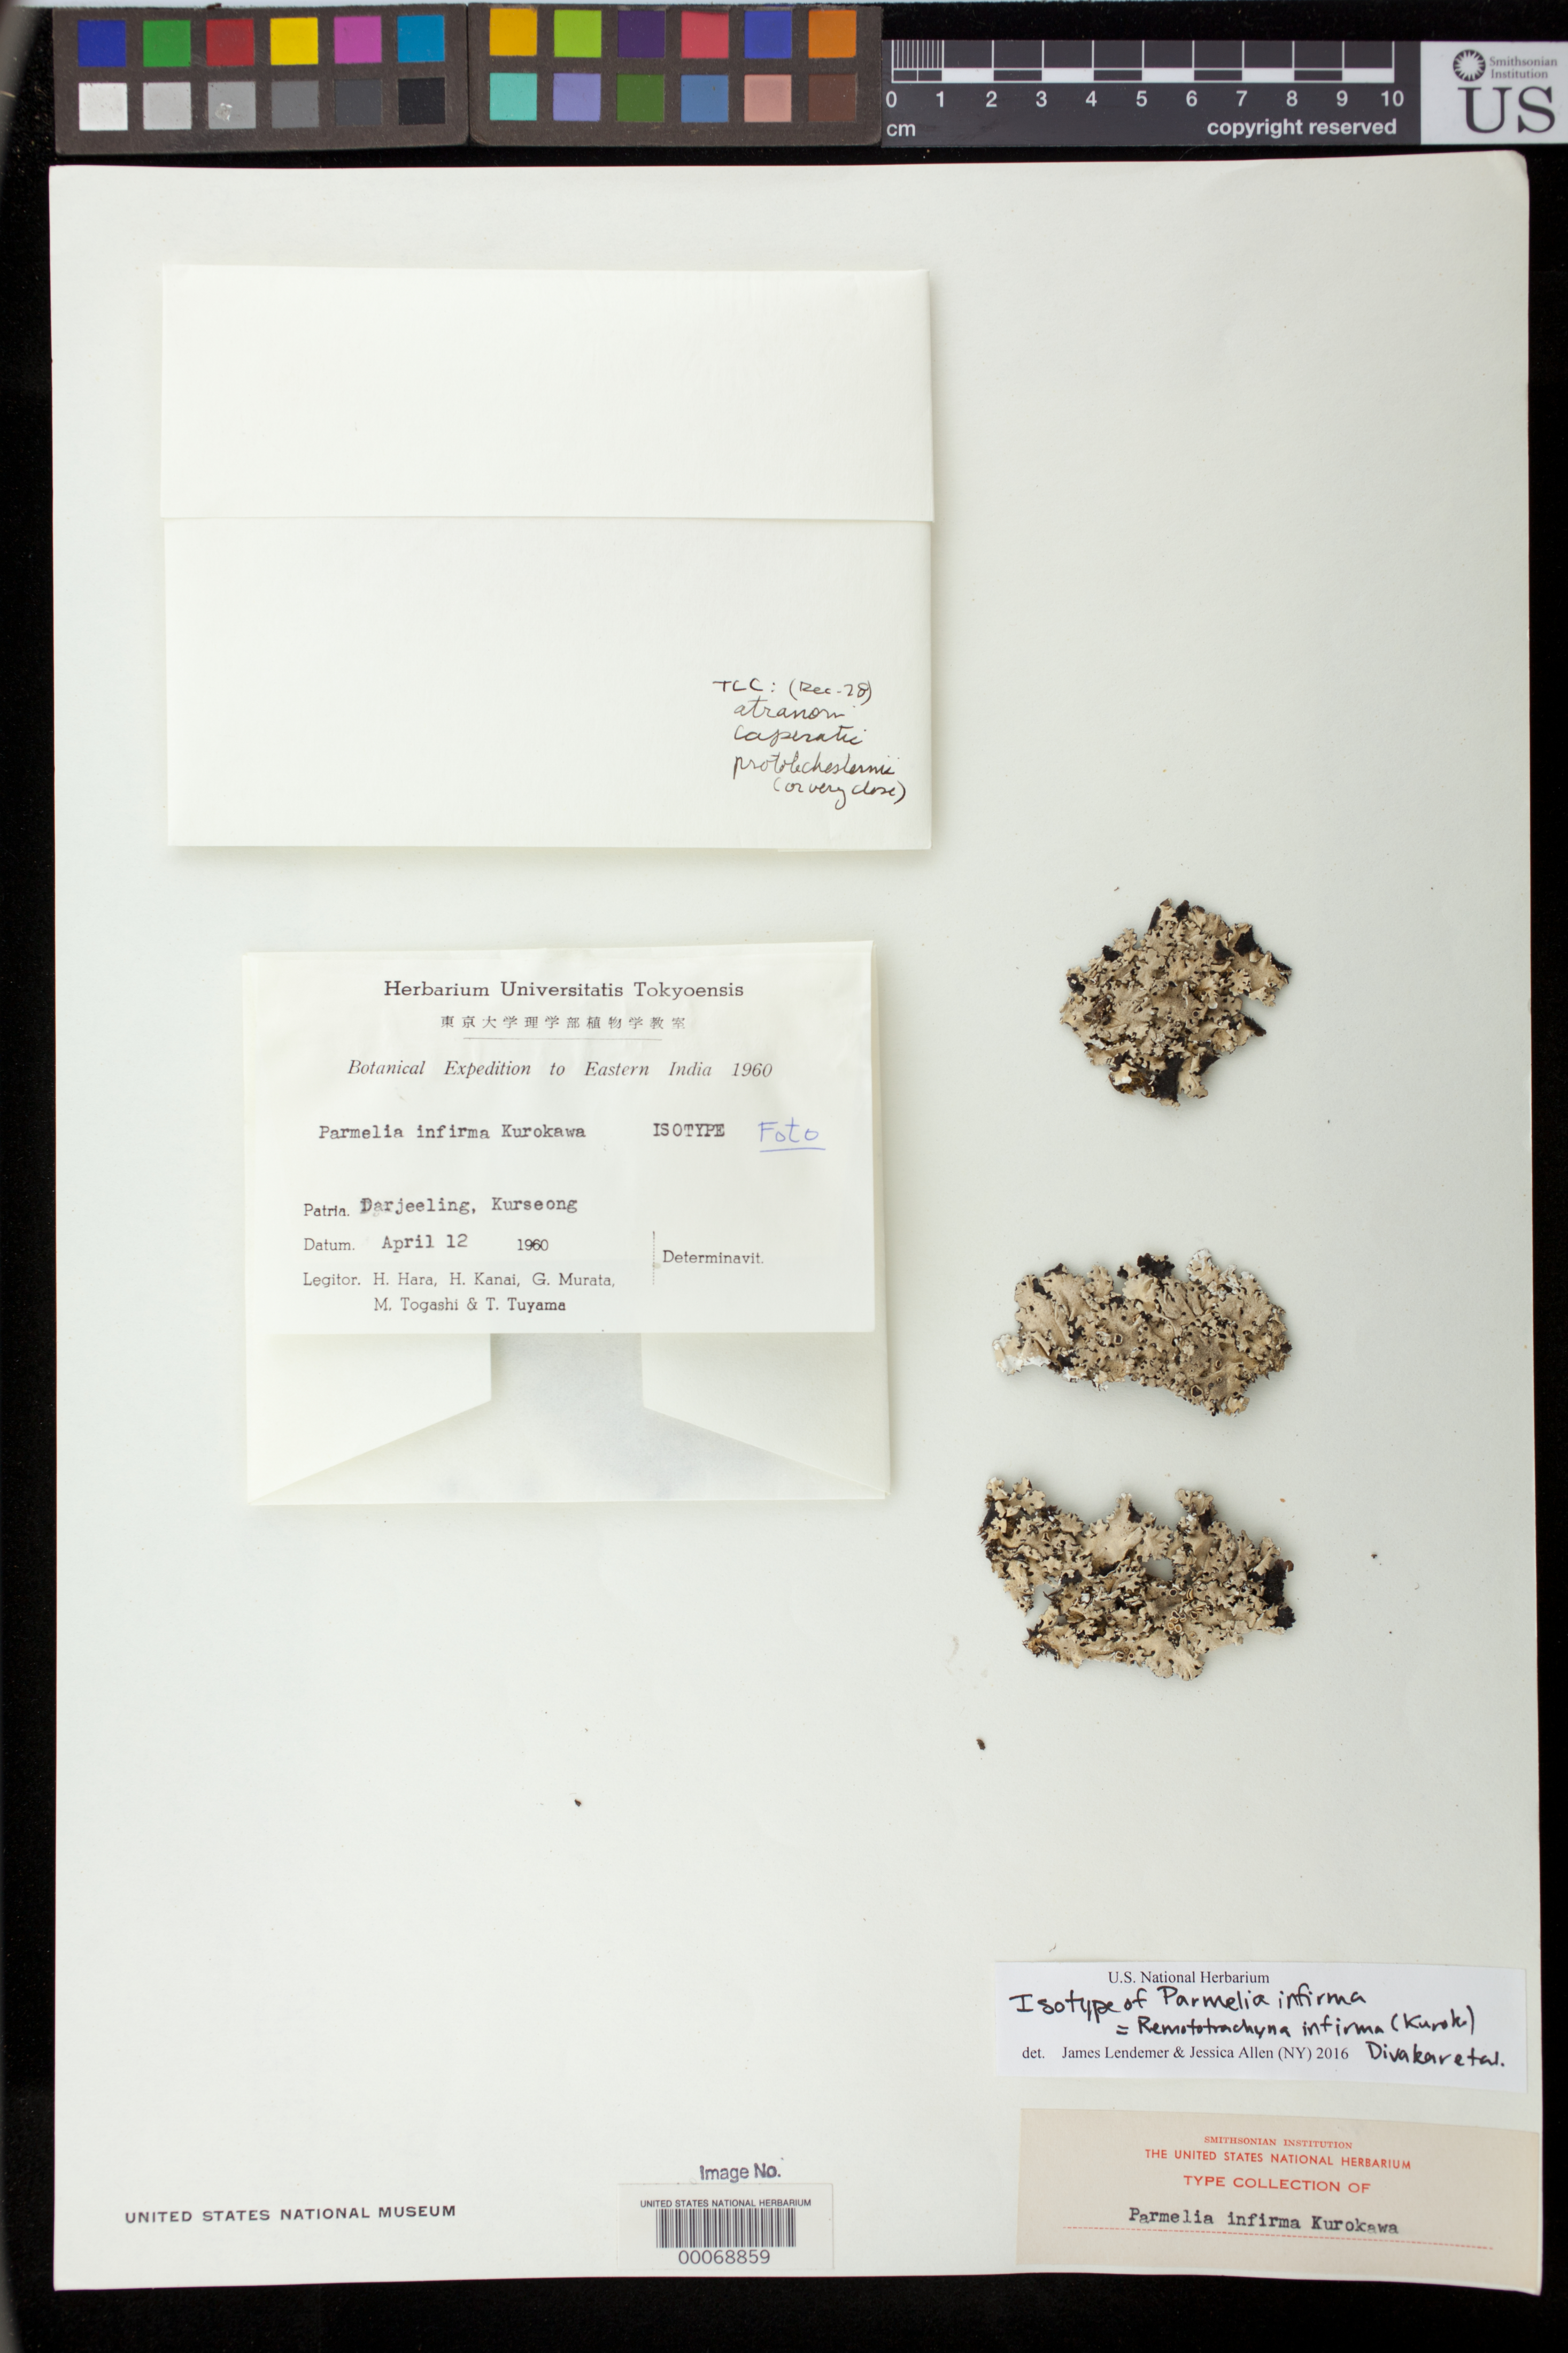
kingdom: Fungi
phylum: Ascomycota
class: Lecanoromycetes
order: Lecanorales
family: Parmeliaceae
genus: Parmelia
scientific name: Parmelia infirma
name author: Kurok. in Hale & Kurok.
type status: Isotype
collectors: H. Hara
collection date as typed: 12 Apr 1960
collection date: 1960-04-12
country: India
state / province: West Bengal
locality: Kurseong, Darjeeling.